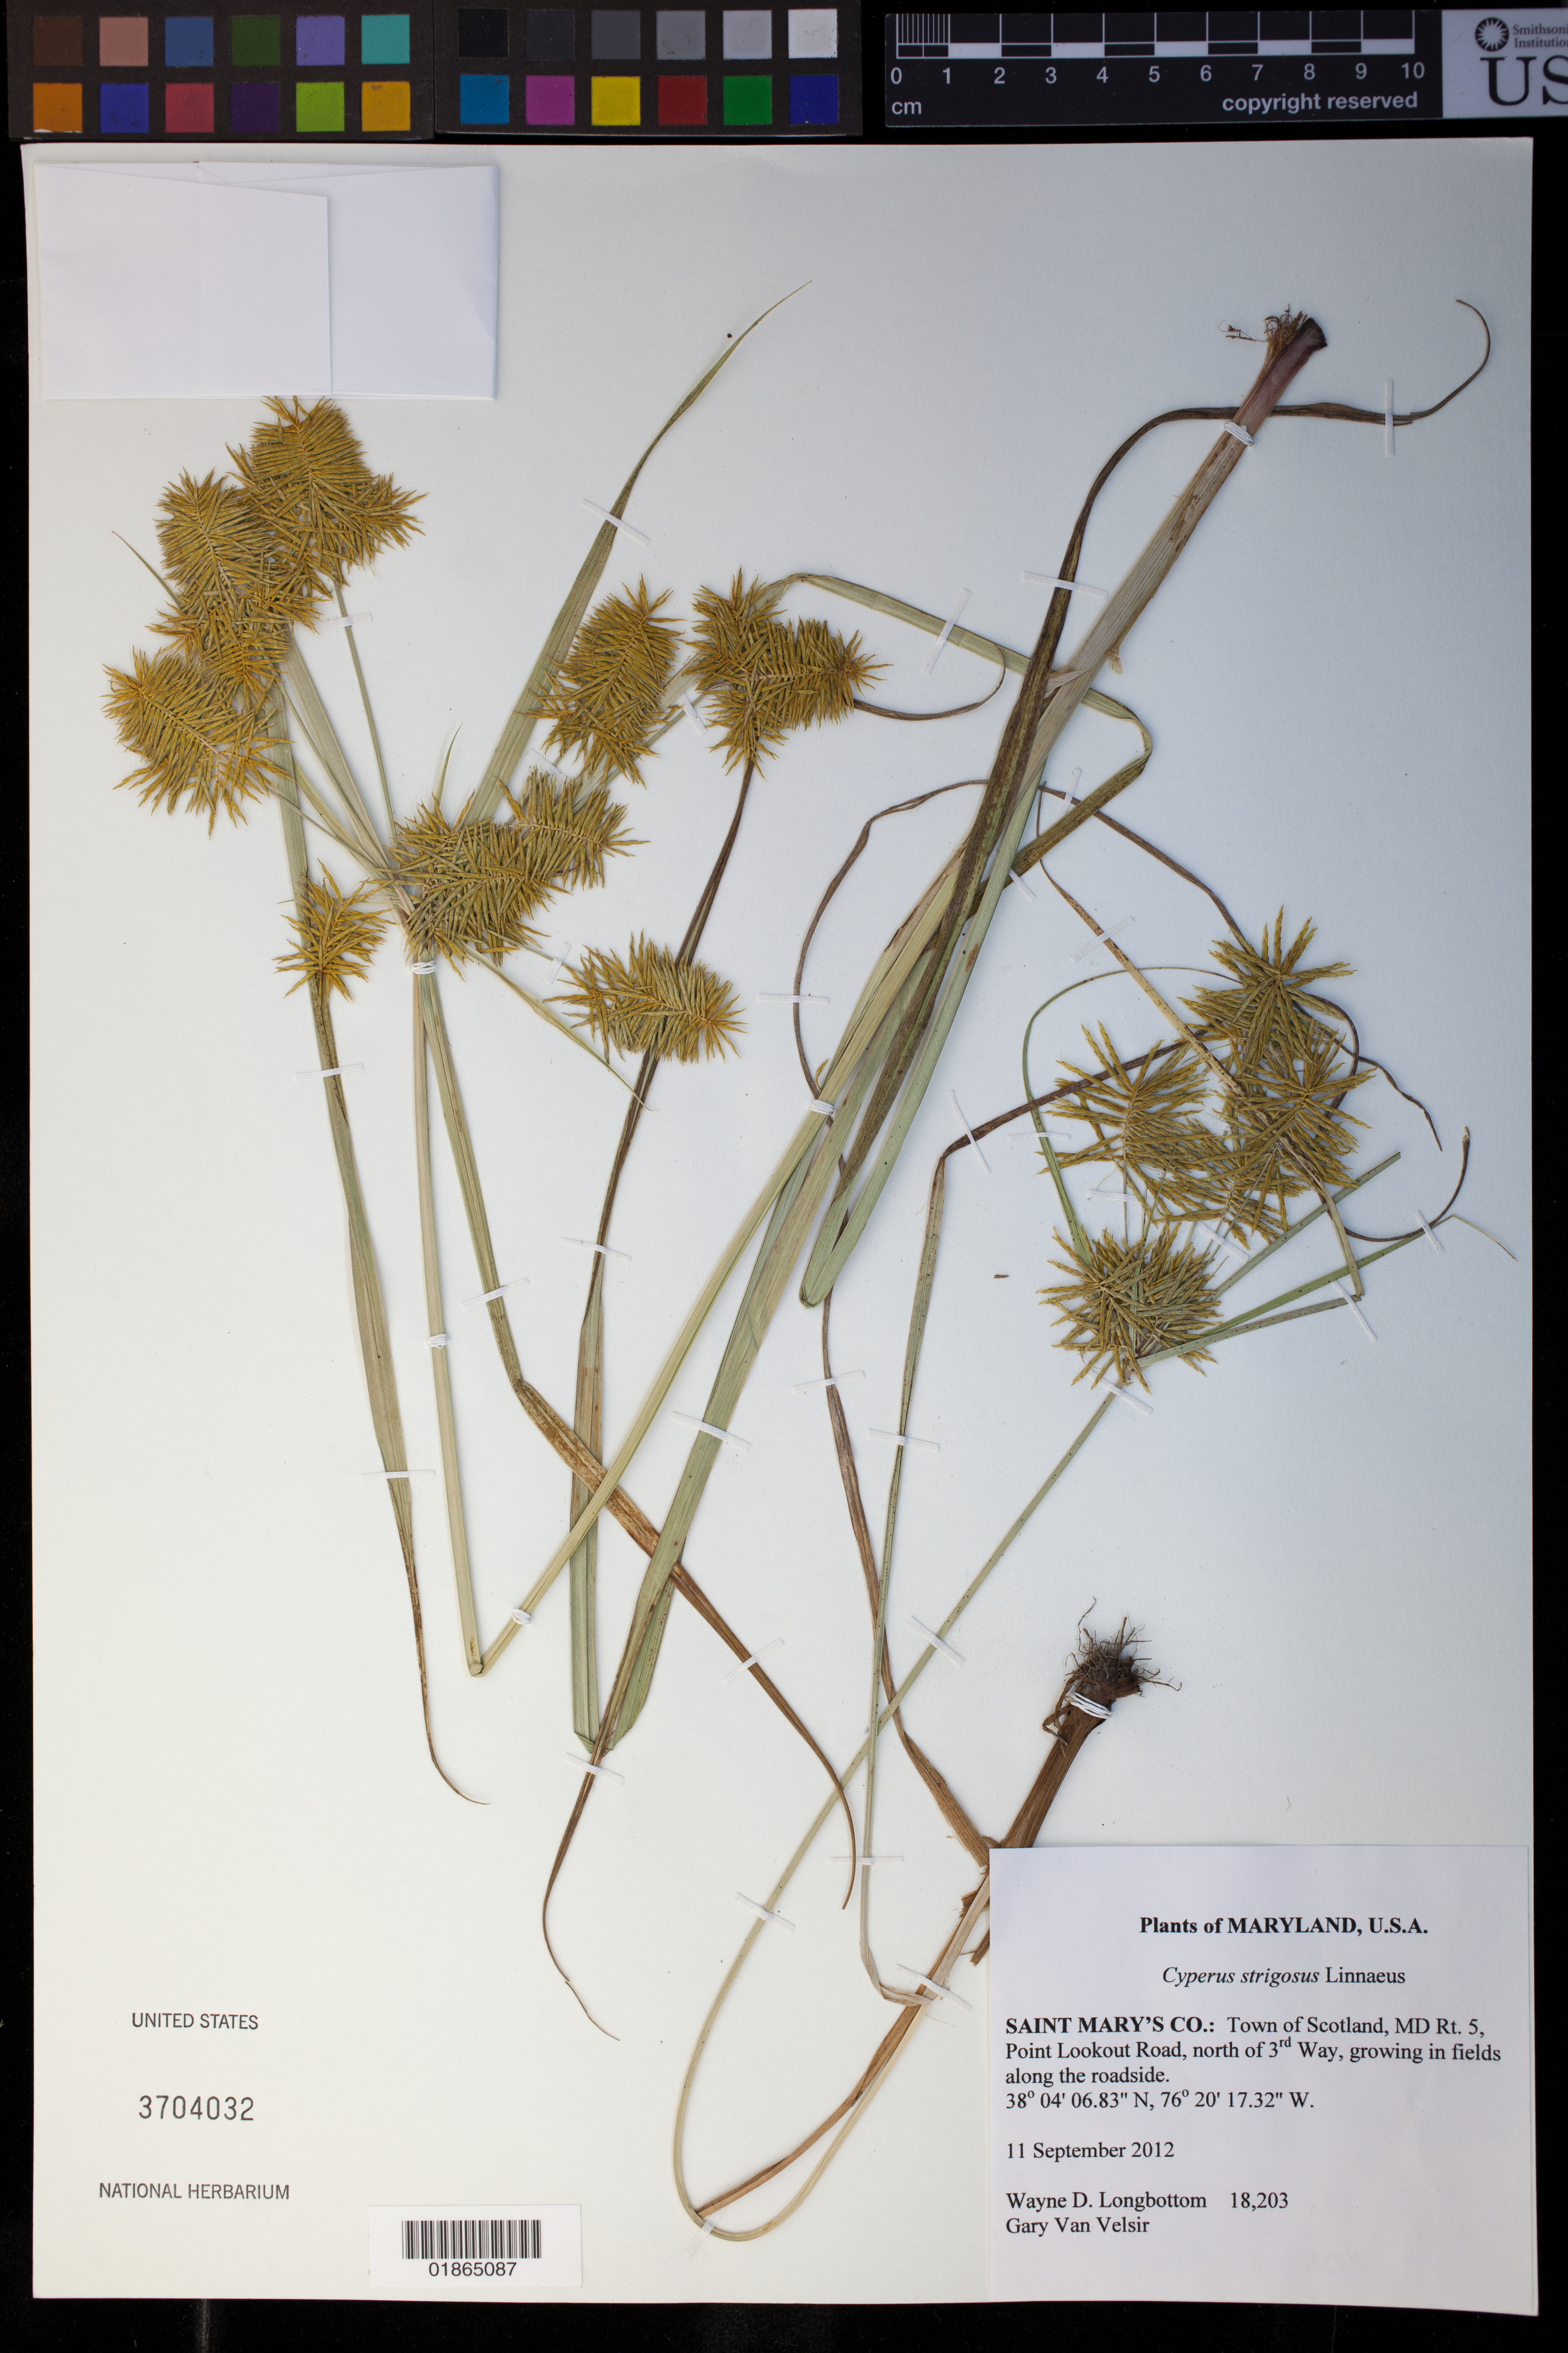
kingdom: Plantae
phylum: Tracheophyta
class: Liliopsida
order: Poales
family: Cyperaceae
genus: Cyperus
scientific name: Cyperus strigosus L.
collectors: W. D. Longbottom & G. Van Velsir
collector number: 18203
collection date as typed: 11 September 2012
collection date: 2012-09-11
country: United States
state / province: Maryland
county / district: St. Mary's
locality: Town of Scotland, MD Rt. 5, Point Lookout Road, north of 3rd Way, growing in fields along the roadside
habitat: Growing in fields along the roadside.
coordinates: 38 04 6.83 N, 76 20 17.32 W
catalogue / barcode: US 3704032